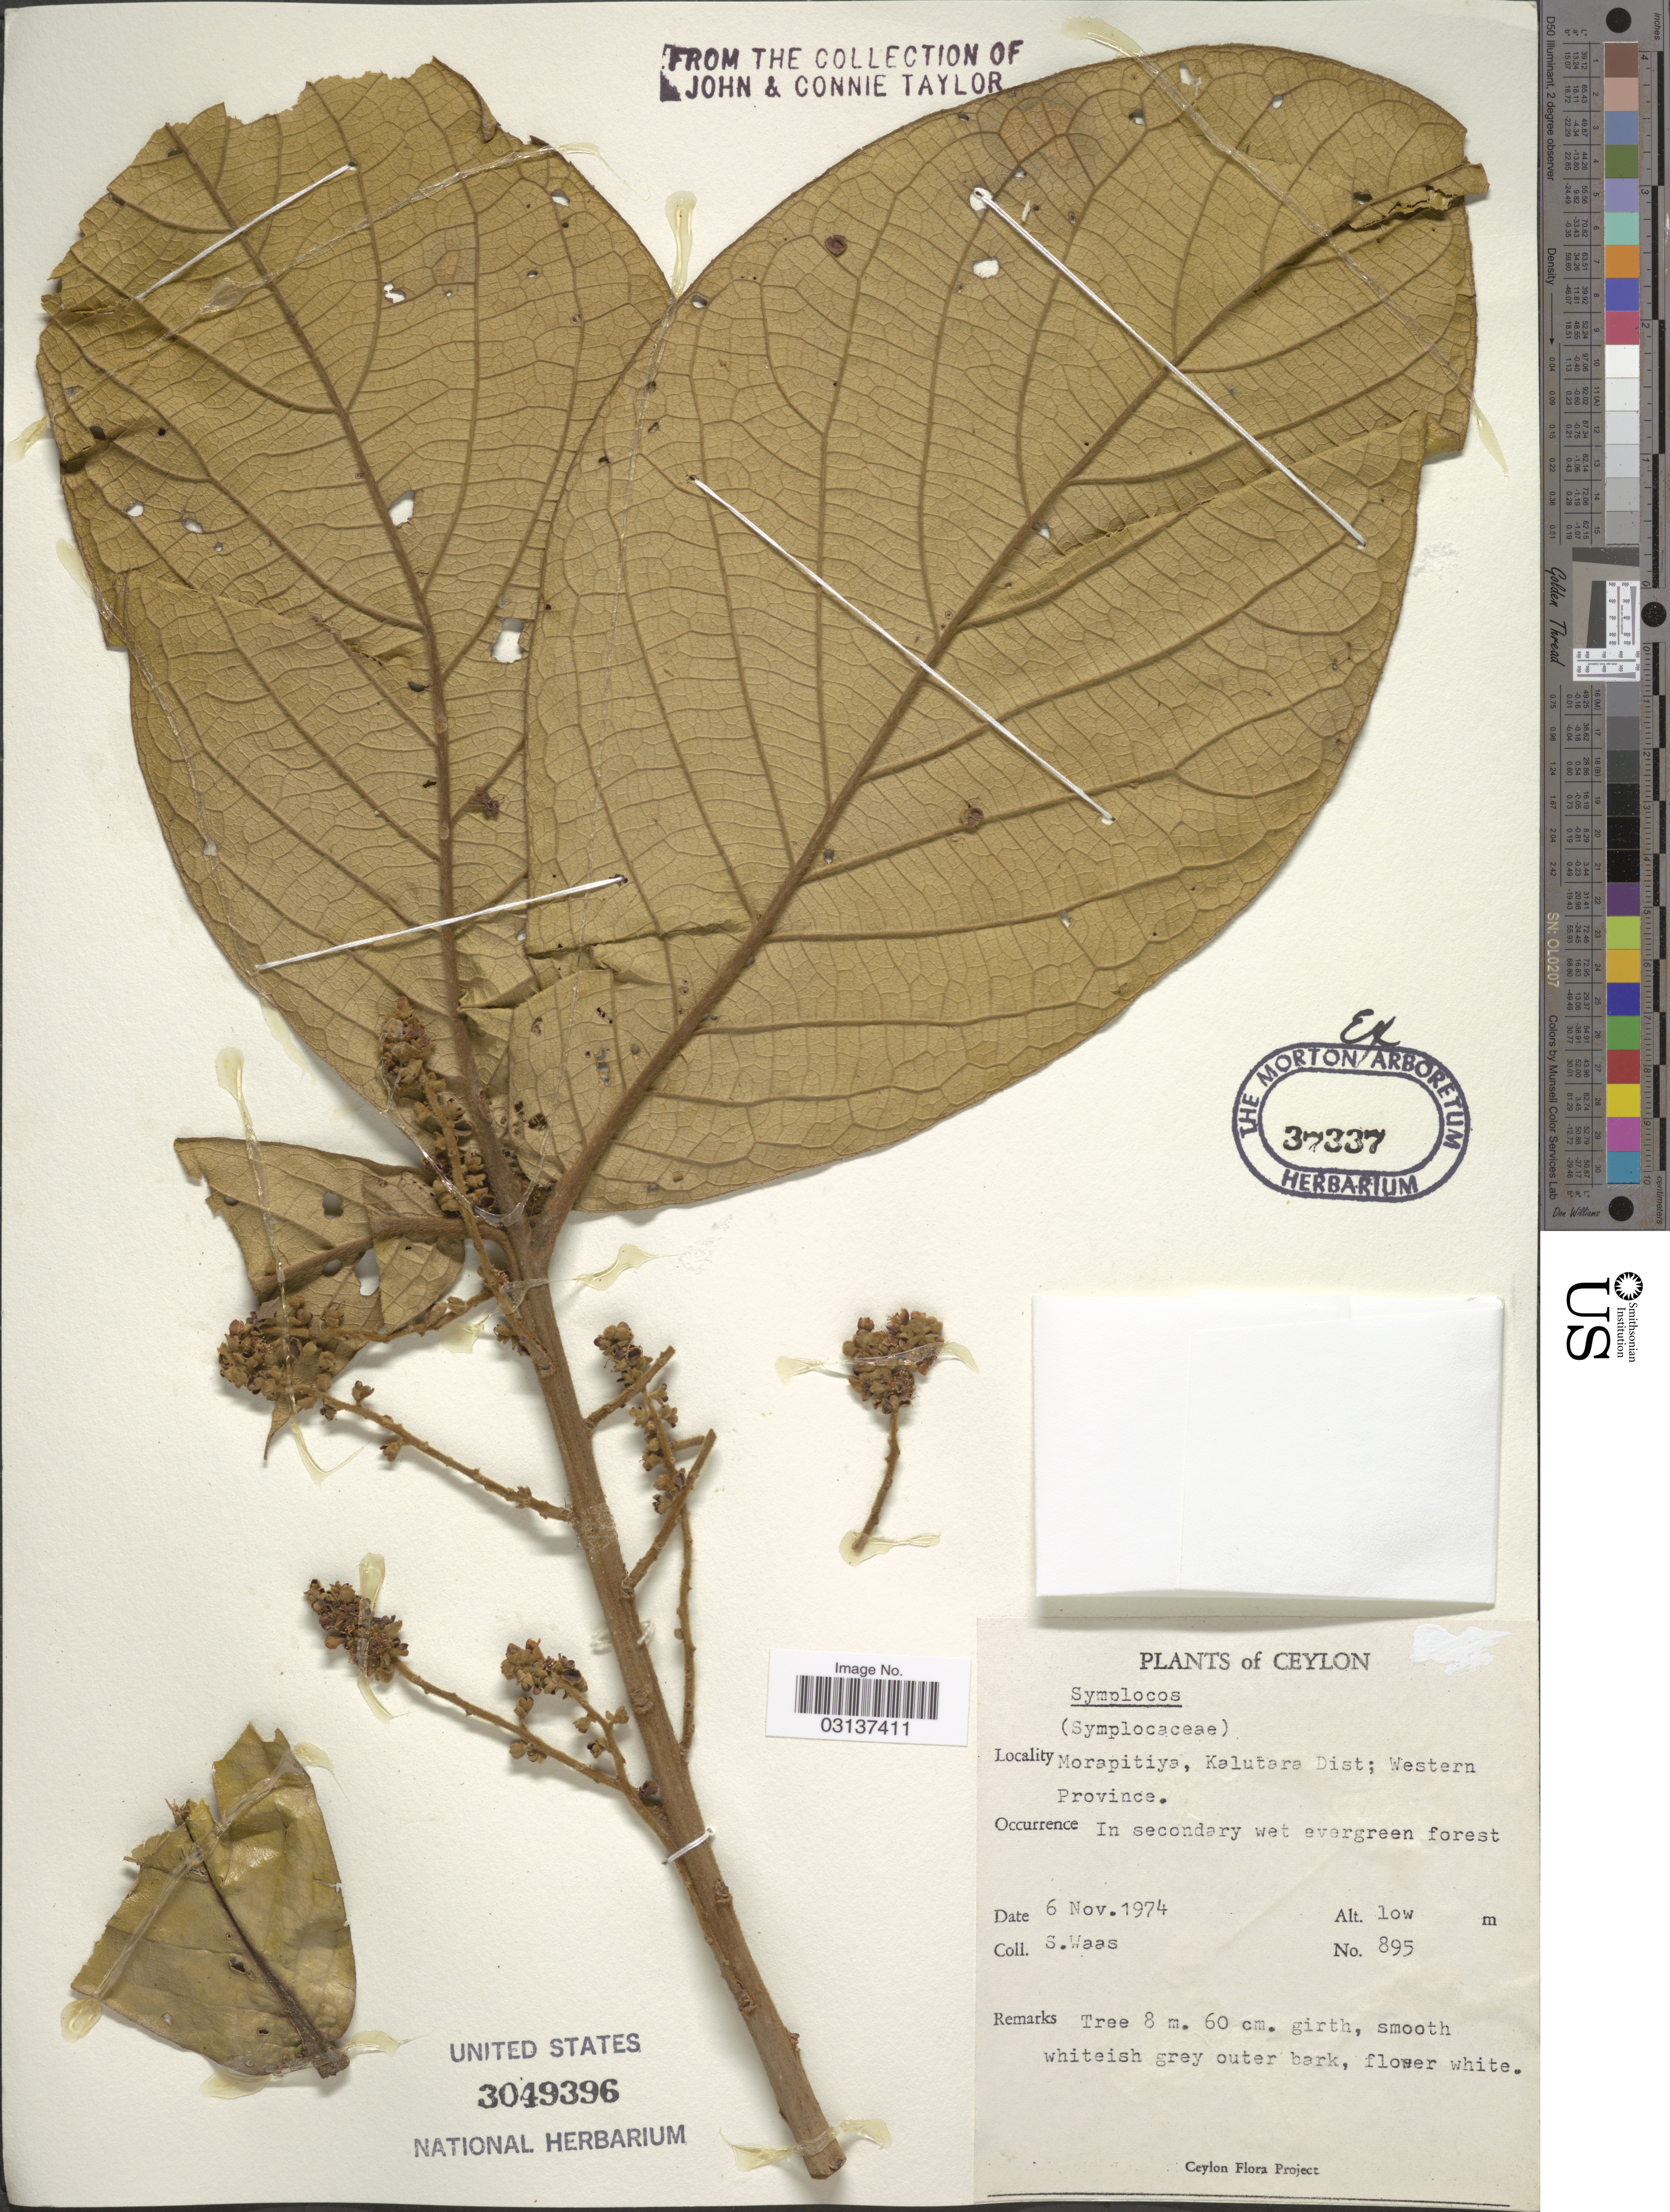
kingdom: Plantae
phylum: Tracheophyta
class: Magnoliopsida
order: Ericales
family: Symplocaceae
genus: Symplocos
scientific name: Symplocos sp.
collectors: S. Waas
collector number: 895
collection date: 1974-11-06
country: Sri Lanka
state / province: Western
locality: Ceylon, Morapitiya, Kalutara Dist; Western Province.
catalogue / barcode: US 3049396